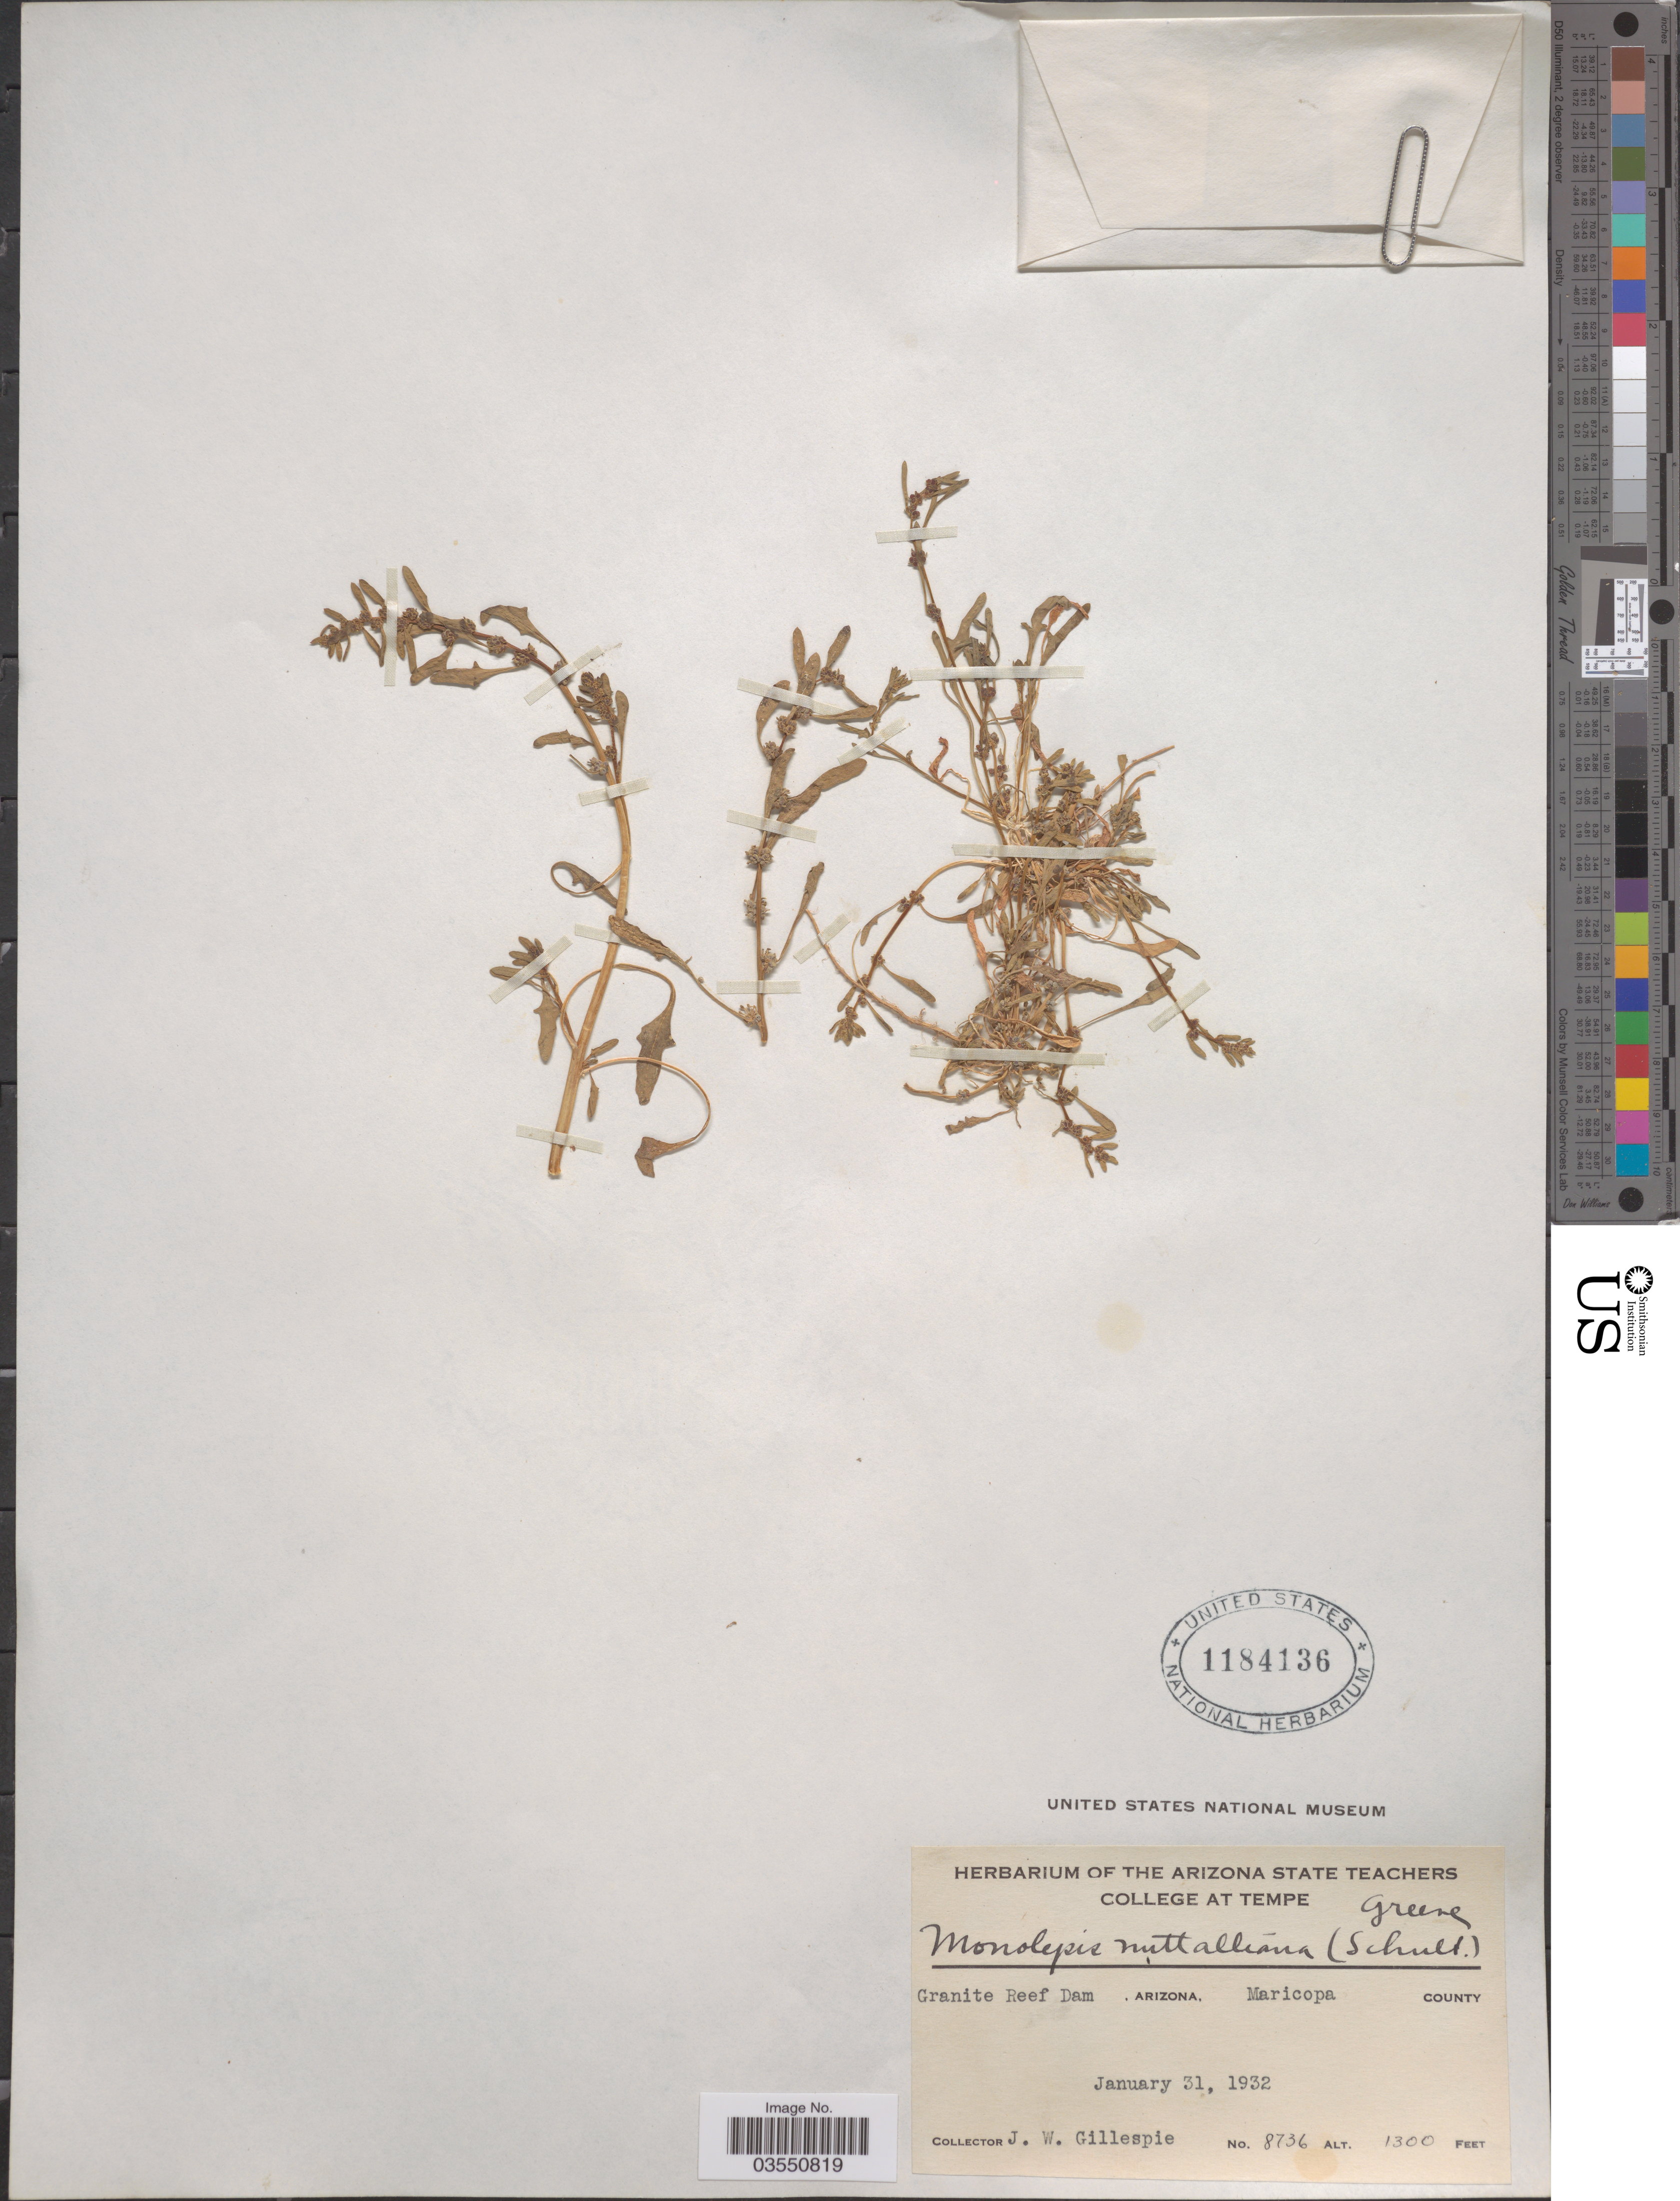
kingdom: Plantae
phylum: Tracheophyta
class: Magnoliopsida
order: Caryophyllales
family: Amaranthaceae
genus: Blitum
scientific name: Blitum nuttallianum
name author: Schult.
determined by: U.S. National Herbarium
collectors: J. W. Gillespie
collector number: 8736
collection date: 1932-01-31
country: United States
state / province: Arizona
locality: Granite Reef Dam. Maricopa County.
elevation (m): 396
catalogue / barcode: US 1184136